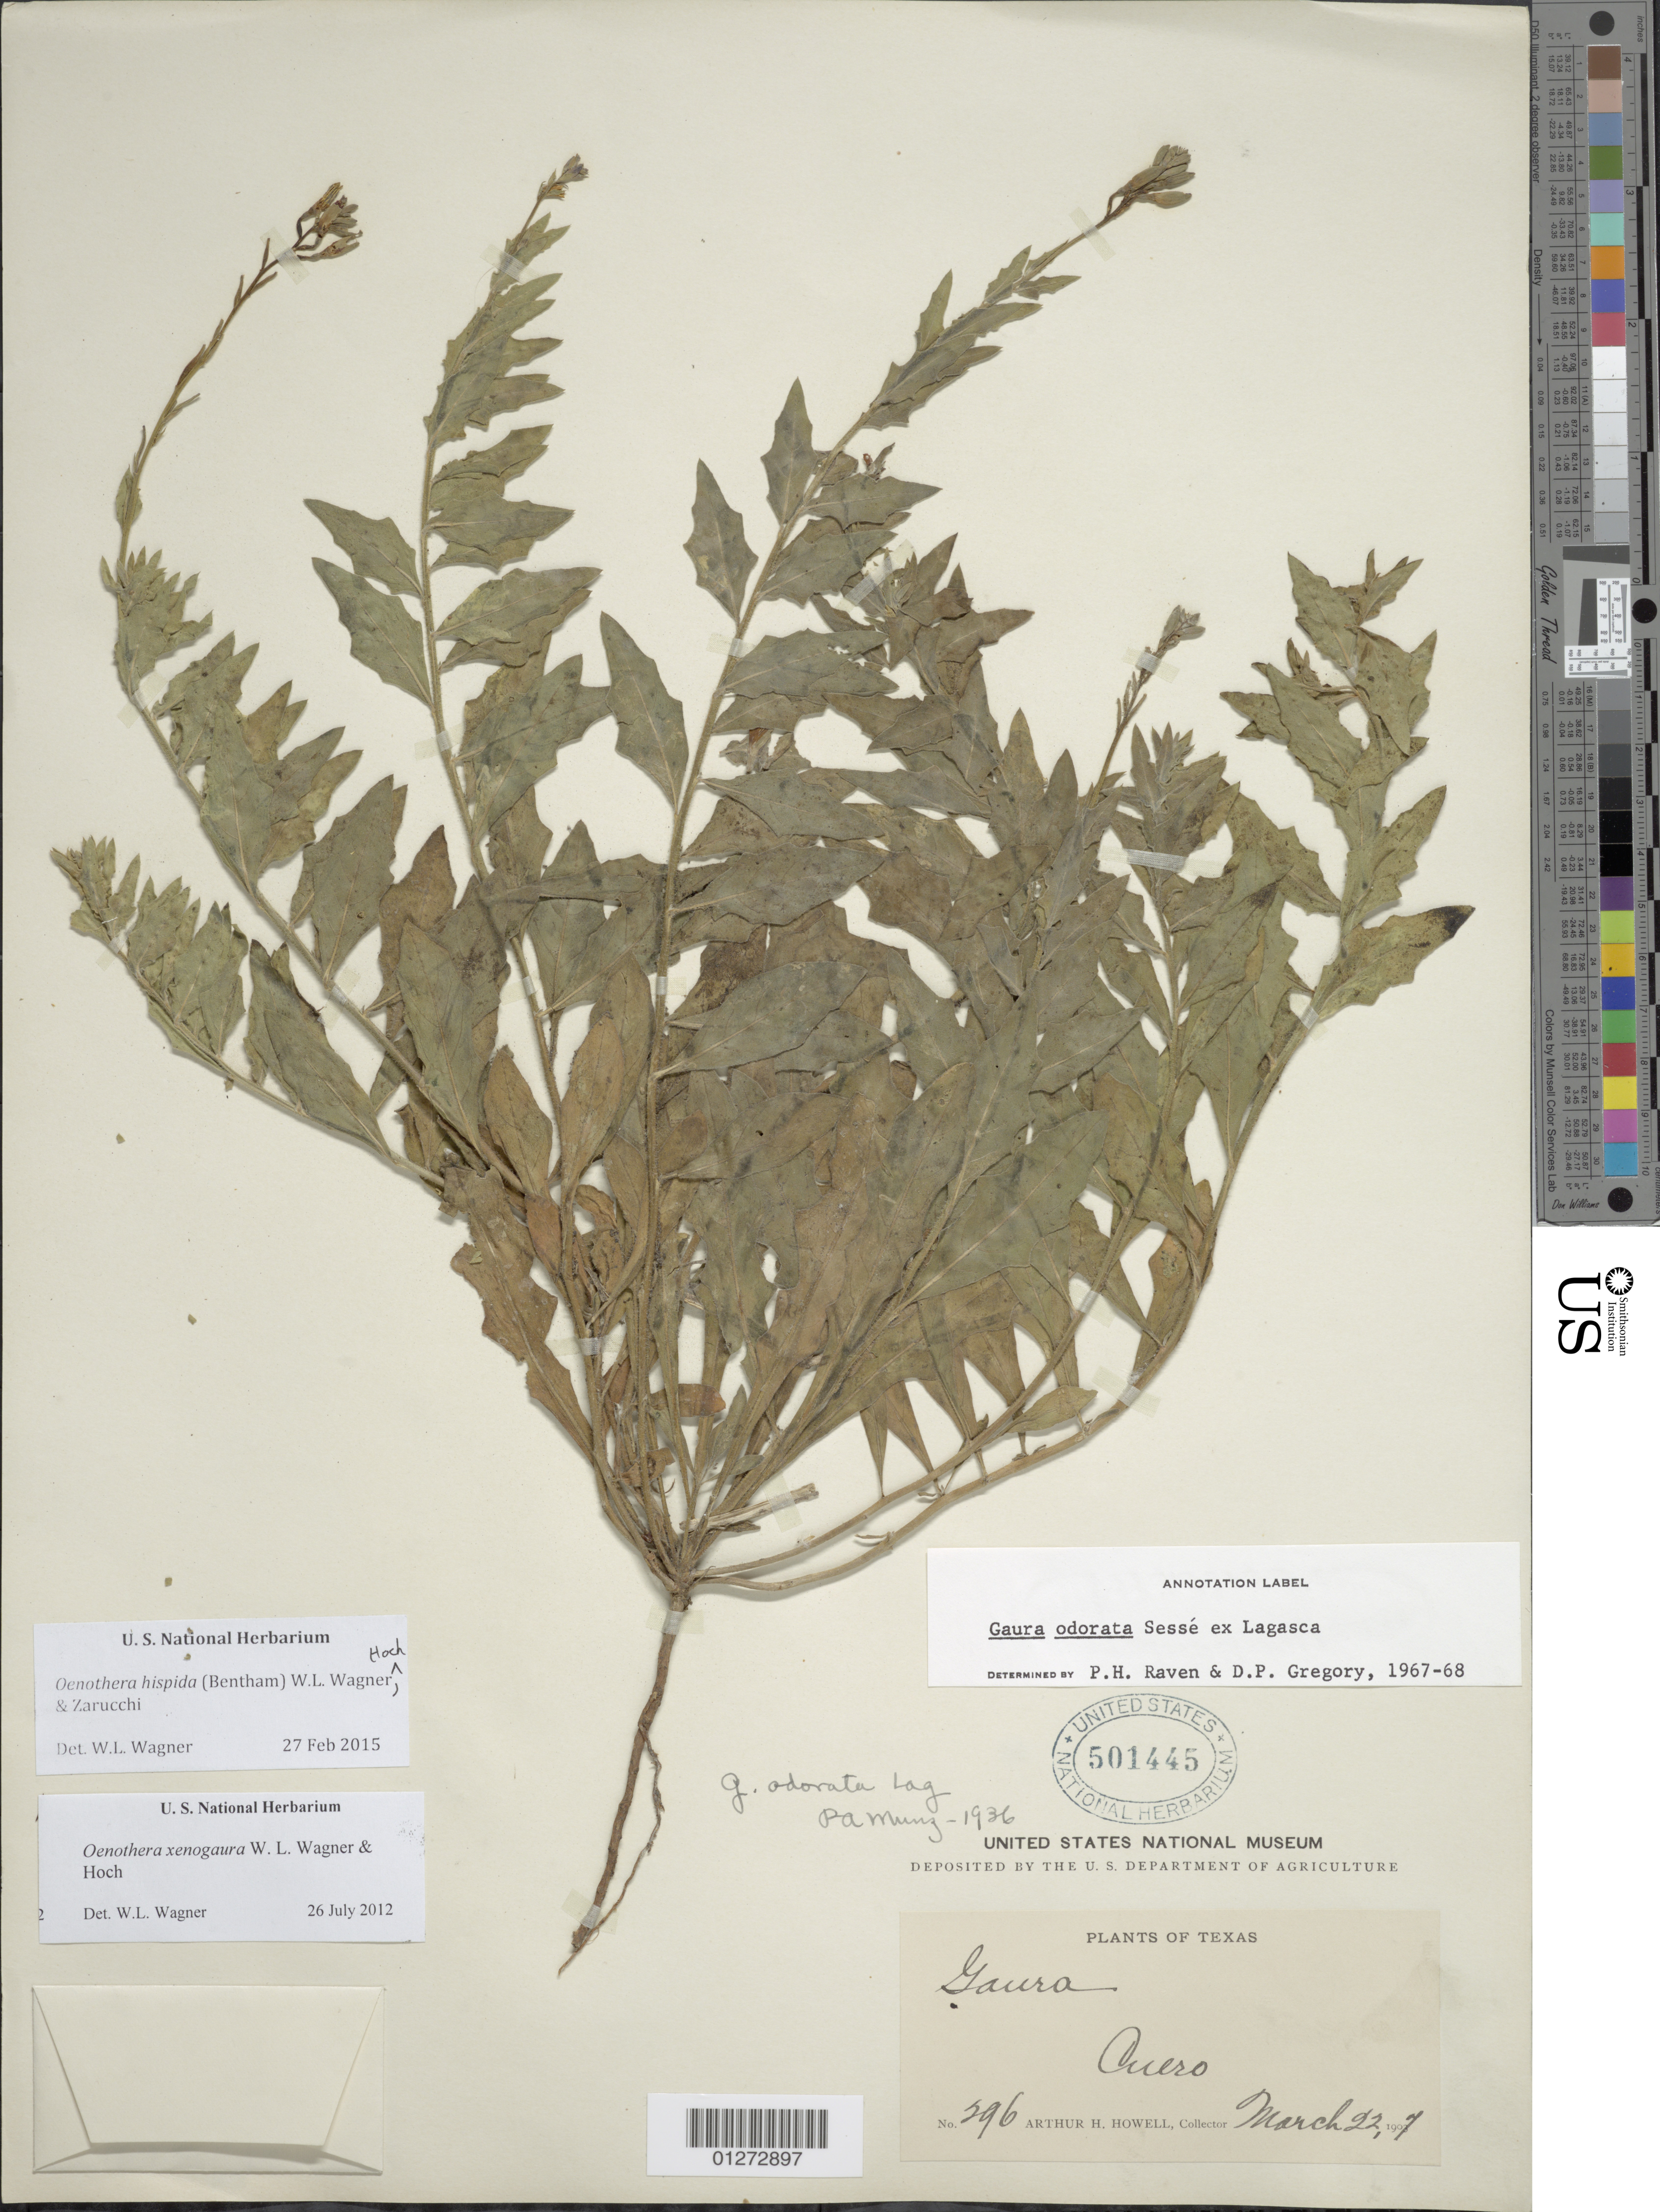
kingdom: Plantae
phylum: Tracheophyta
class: Magnoliopsida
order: Myrtales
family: Onagraceae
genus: Oenothera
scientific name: Oenothera hispida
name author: (Benth.) W.L. Wagner et al.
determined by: Wagner, W. L., (BOT), Smithsonian Institution - National Museum of Natural History (UNITED STATES)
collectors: A. H. Howell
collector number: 296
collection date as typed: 22 Mar 1907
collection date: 1907-03-22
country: United States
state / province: Texas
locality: Cuero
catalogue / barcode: US 501445